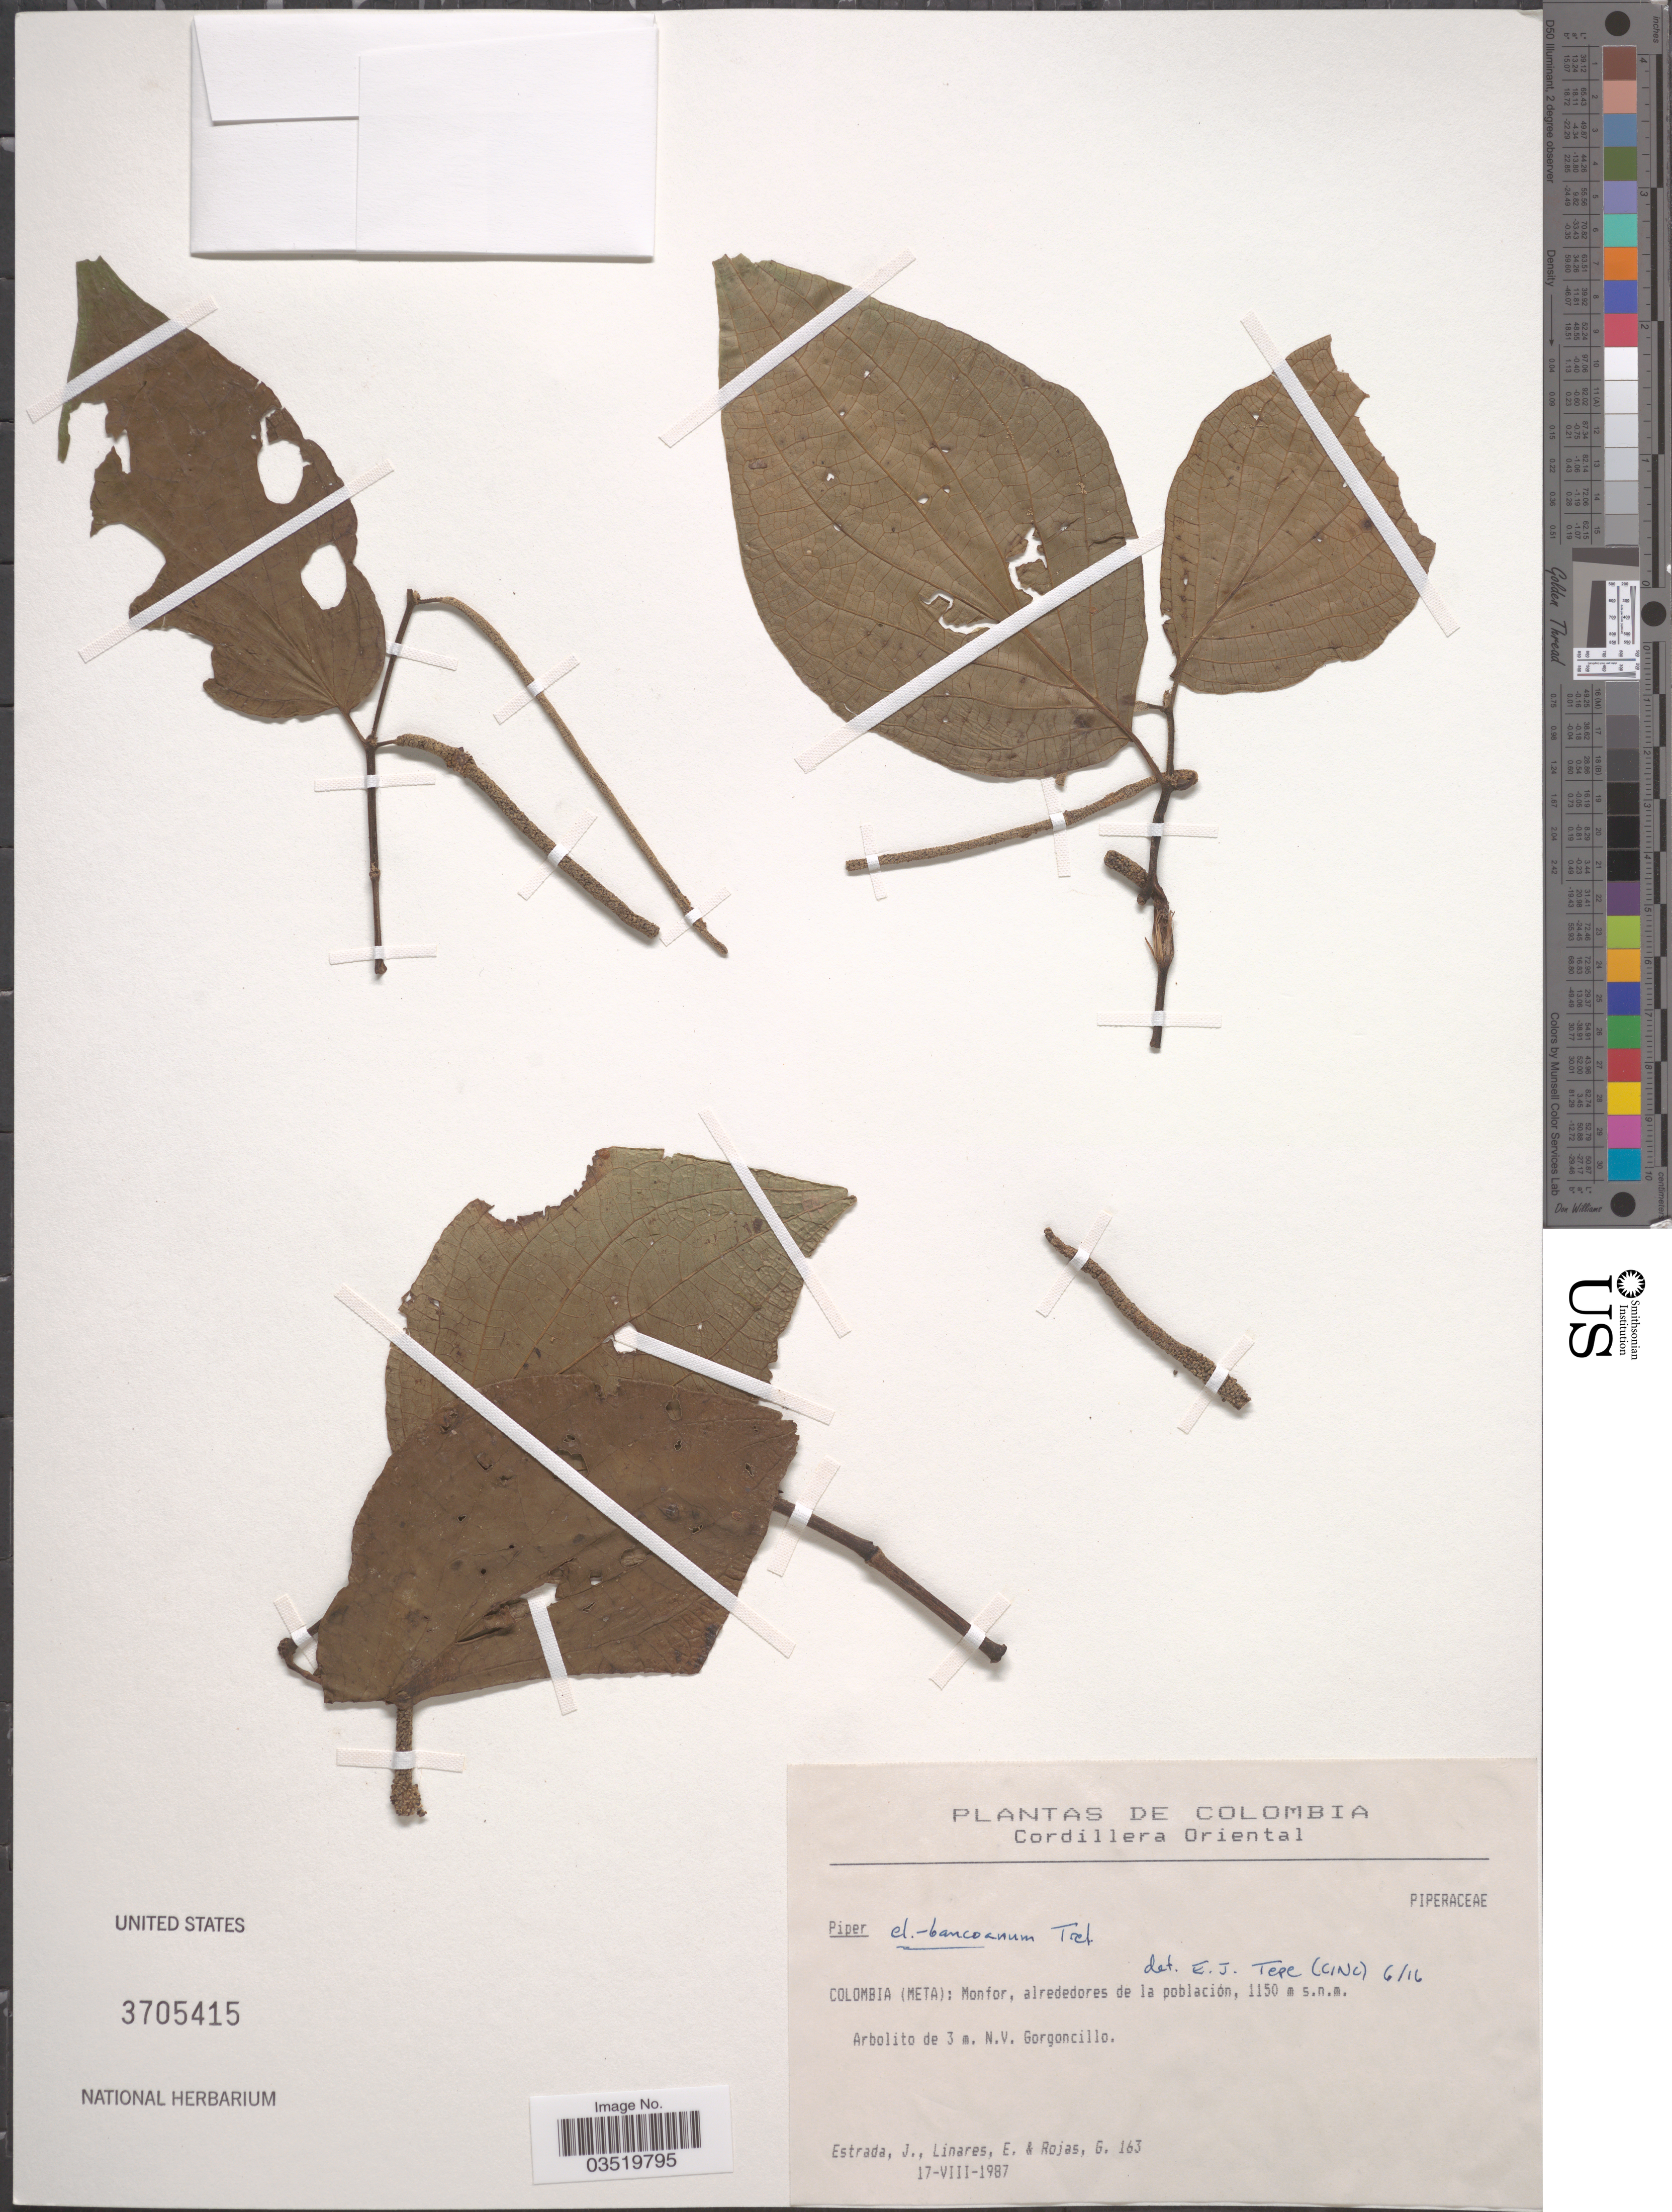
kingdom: Plantae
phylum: Tracheophyta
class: Magnoliopsida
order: Piperales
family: Piperaceae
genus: Piper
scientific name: Piper el-bancoanum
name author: Trel. & Yunck.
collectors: J. Estrada, E. Linares & G. Rojas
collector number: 163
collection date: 1987-08-17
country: Colombia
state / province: Meta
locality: Cordillera Oriental. Monfor, alrededores de la población.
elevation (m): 1150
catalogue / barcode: US 3705415